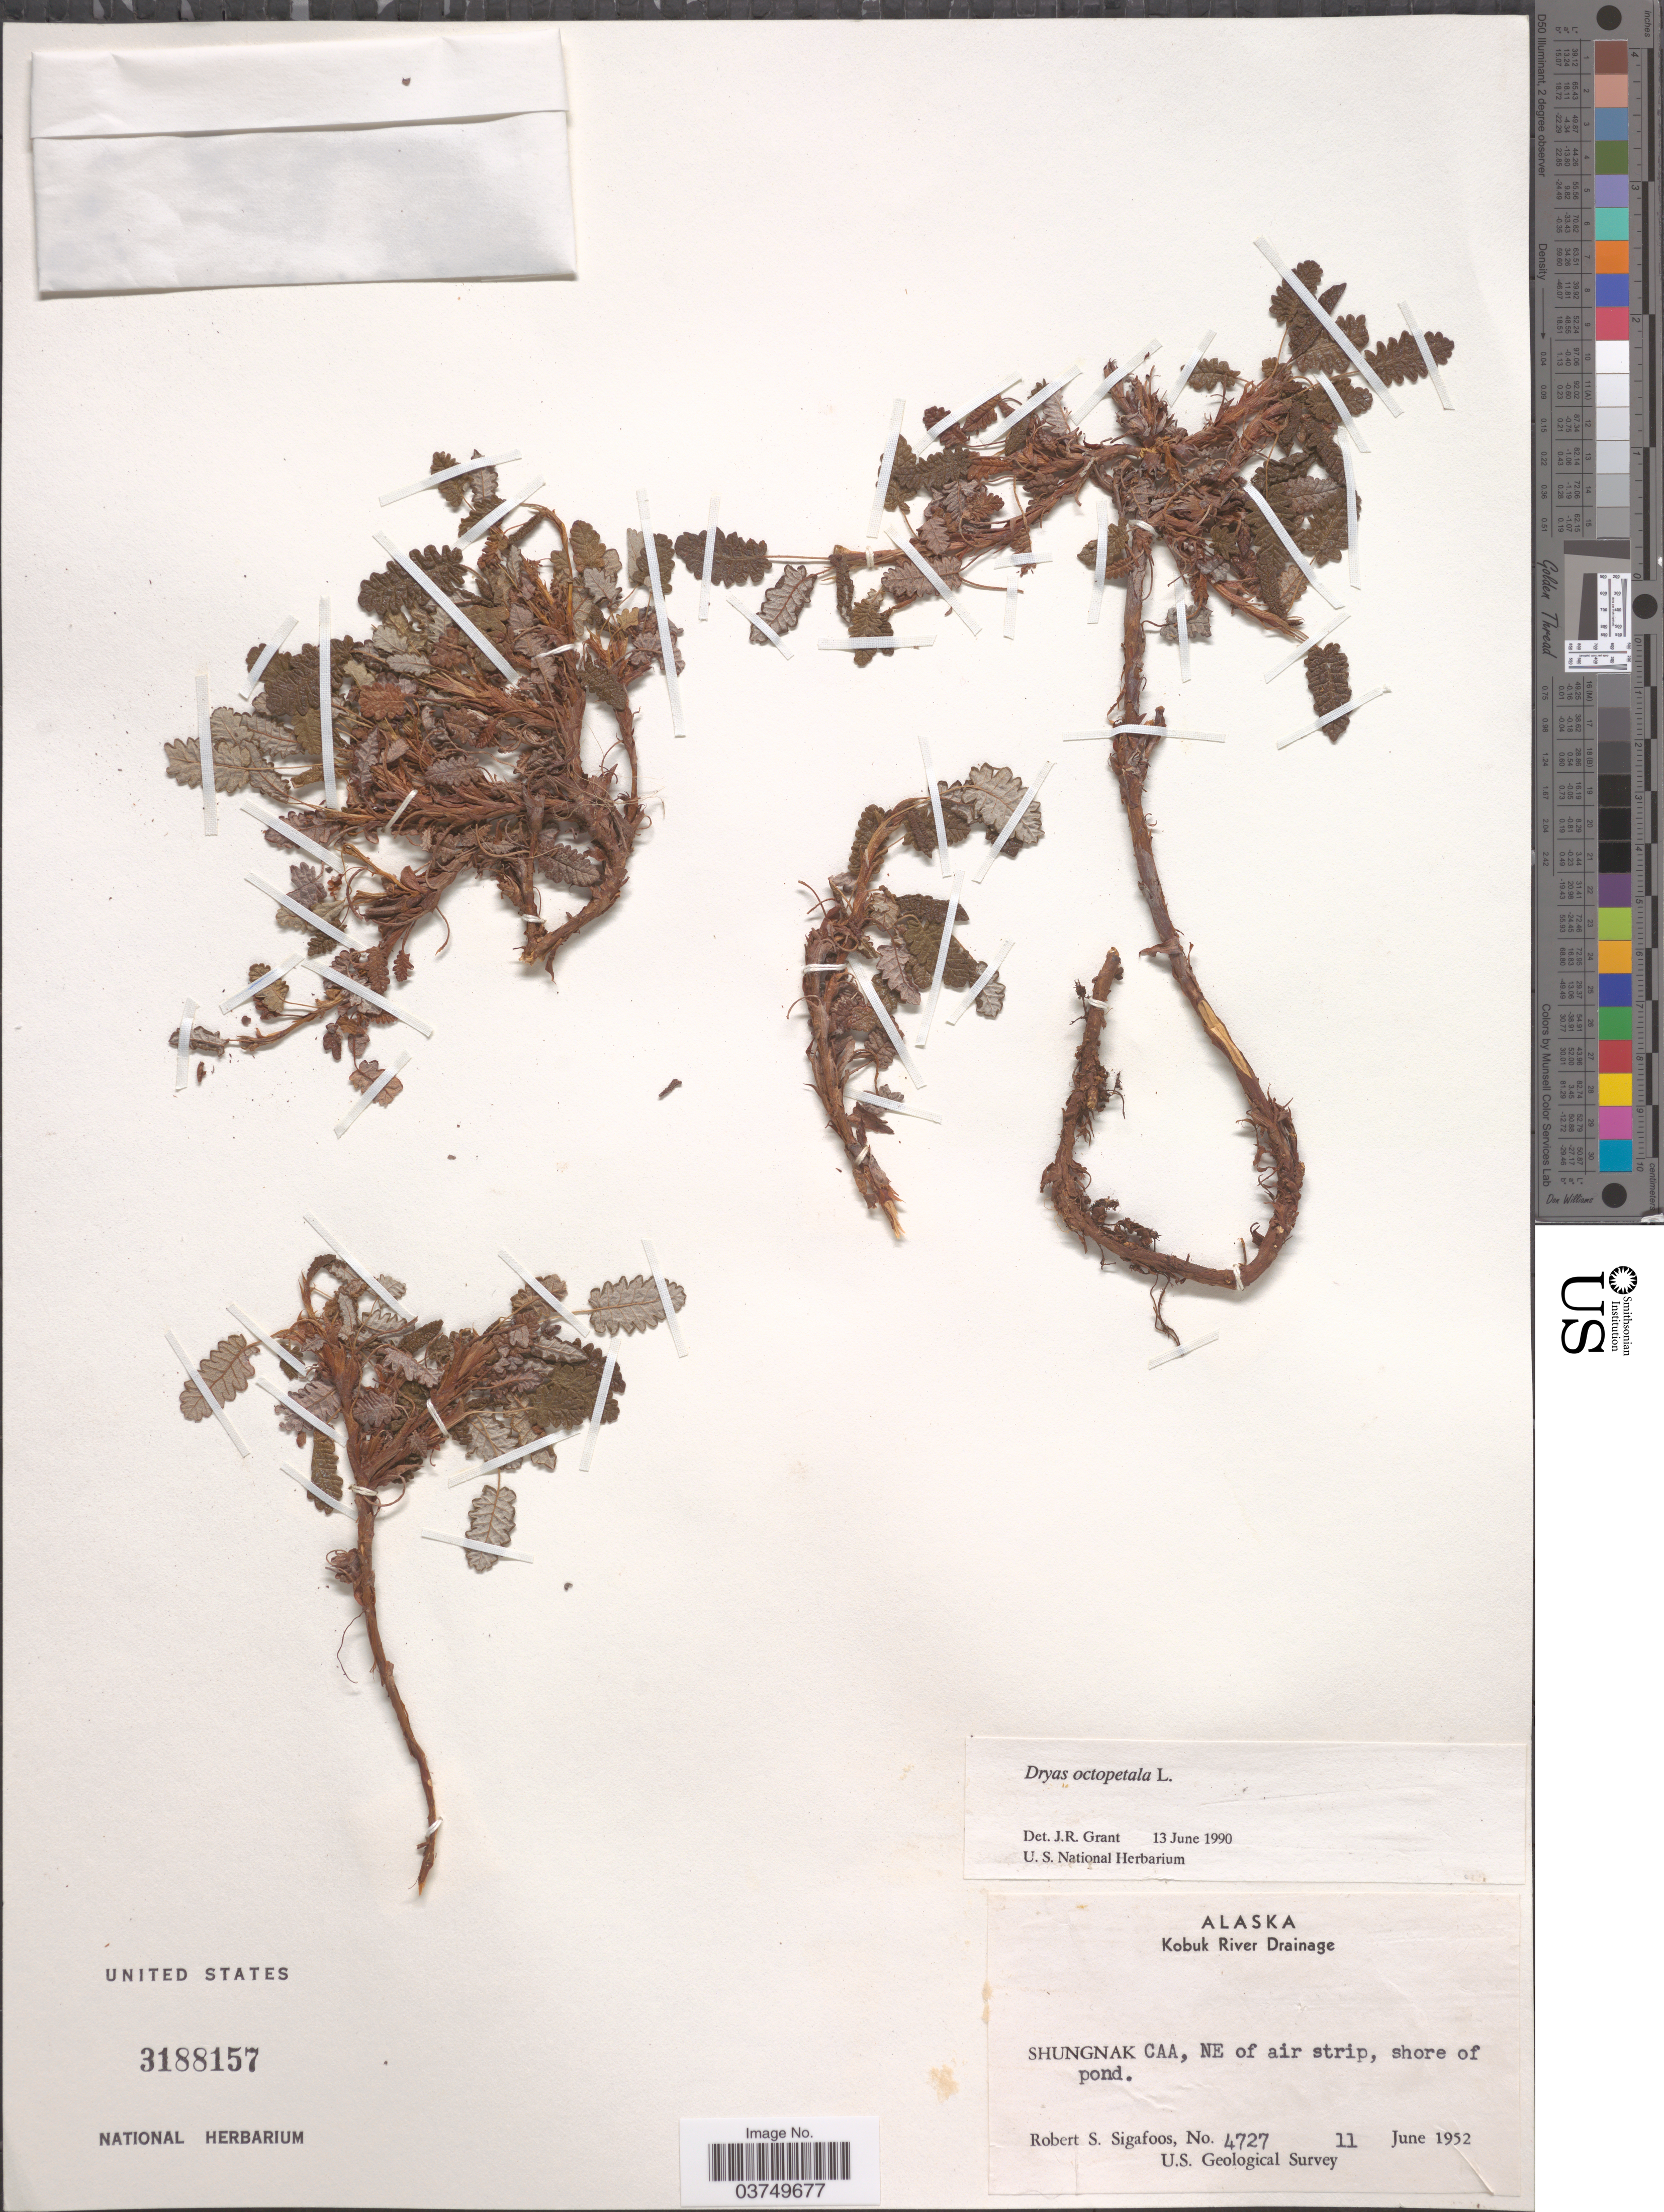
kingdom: Plantae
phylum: Tracheophyta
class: Magnoliopsida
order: Rosales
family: Rosaceae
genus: Dryas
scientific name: Dryas octopetala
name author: L.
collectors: R. Sigafoos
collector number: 4727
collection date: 1952-06-11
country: United States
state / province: Alaska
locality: Kobuk River Drainage. Shungnak Caa, NE of air strip, shore of pond.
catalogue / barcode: US 3188157